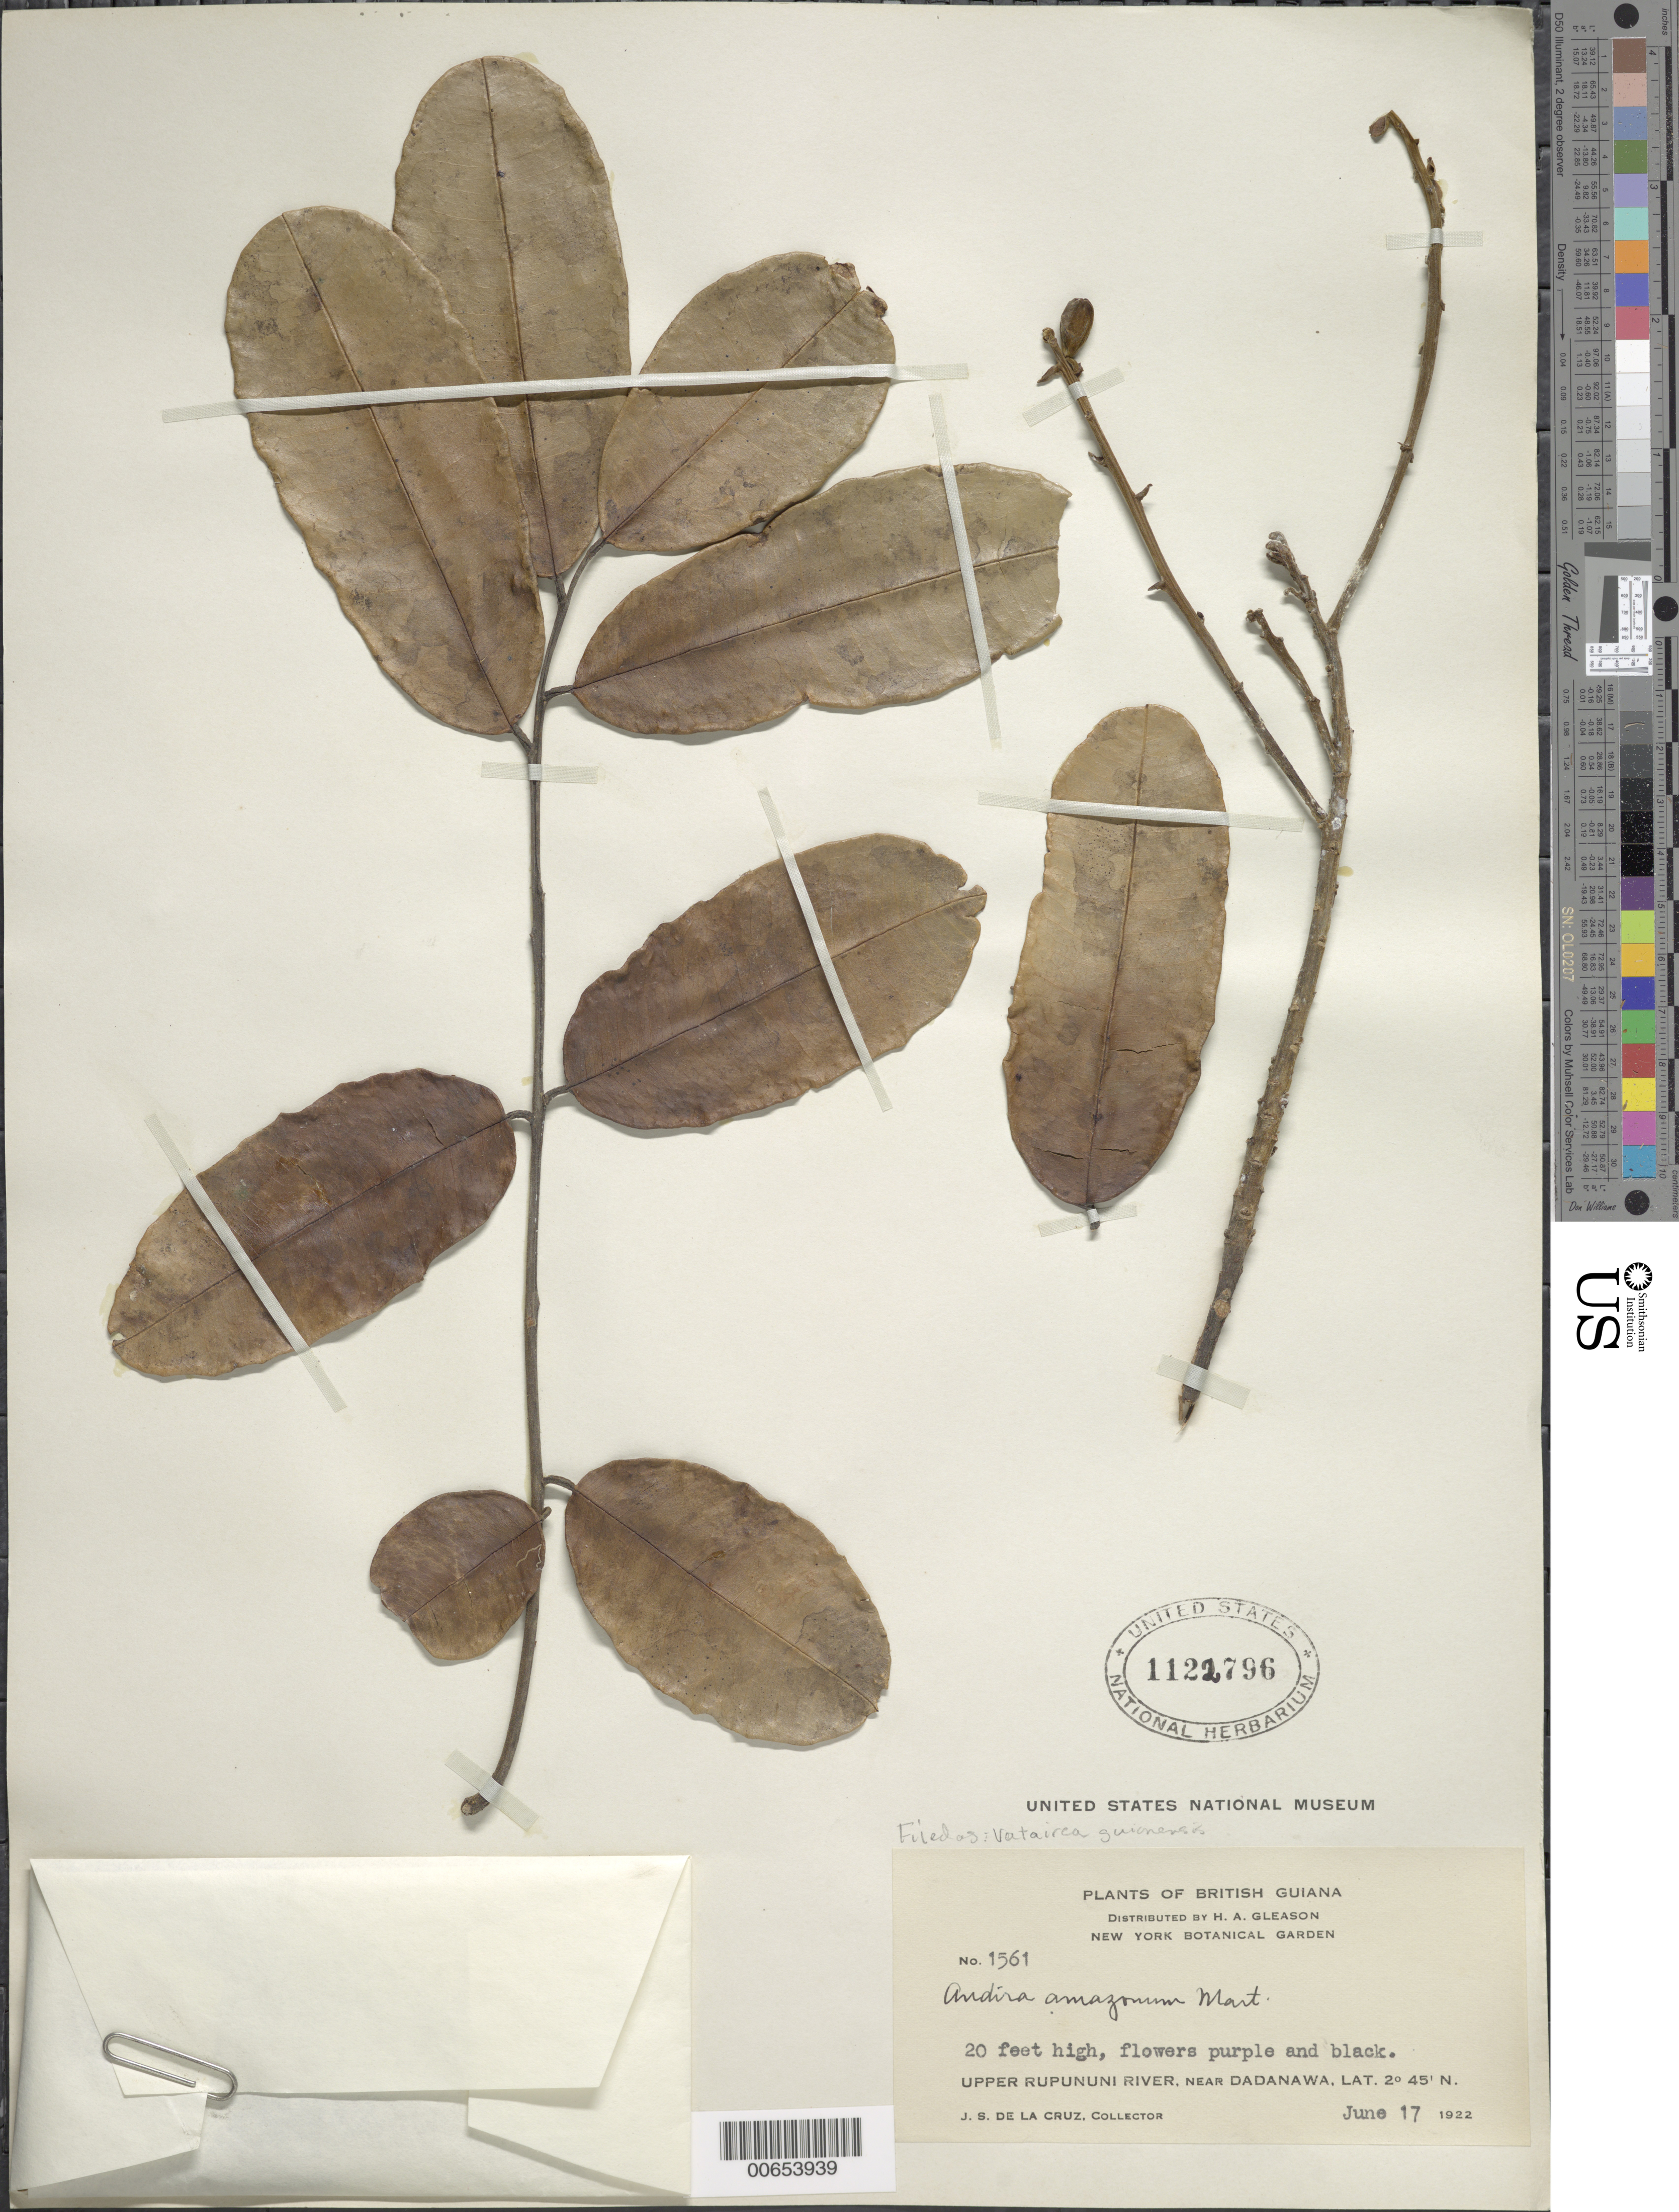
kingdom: Plantae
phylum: Tracheophyta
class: Magnoliopsida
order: Fabales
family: Fabaceae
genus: Vatairea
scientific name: Vatairea guianensis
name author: Aubl.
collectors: J. S. de la Cruz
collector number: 1561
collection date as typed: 17-Jun-22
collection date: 1922-06-17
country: Guyana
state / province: U. Takutu-U. Essequibo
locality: Dadanawa, vic., upper Rupununi R.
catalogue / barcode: US 1122796